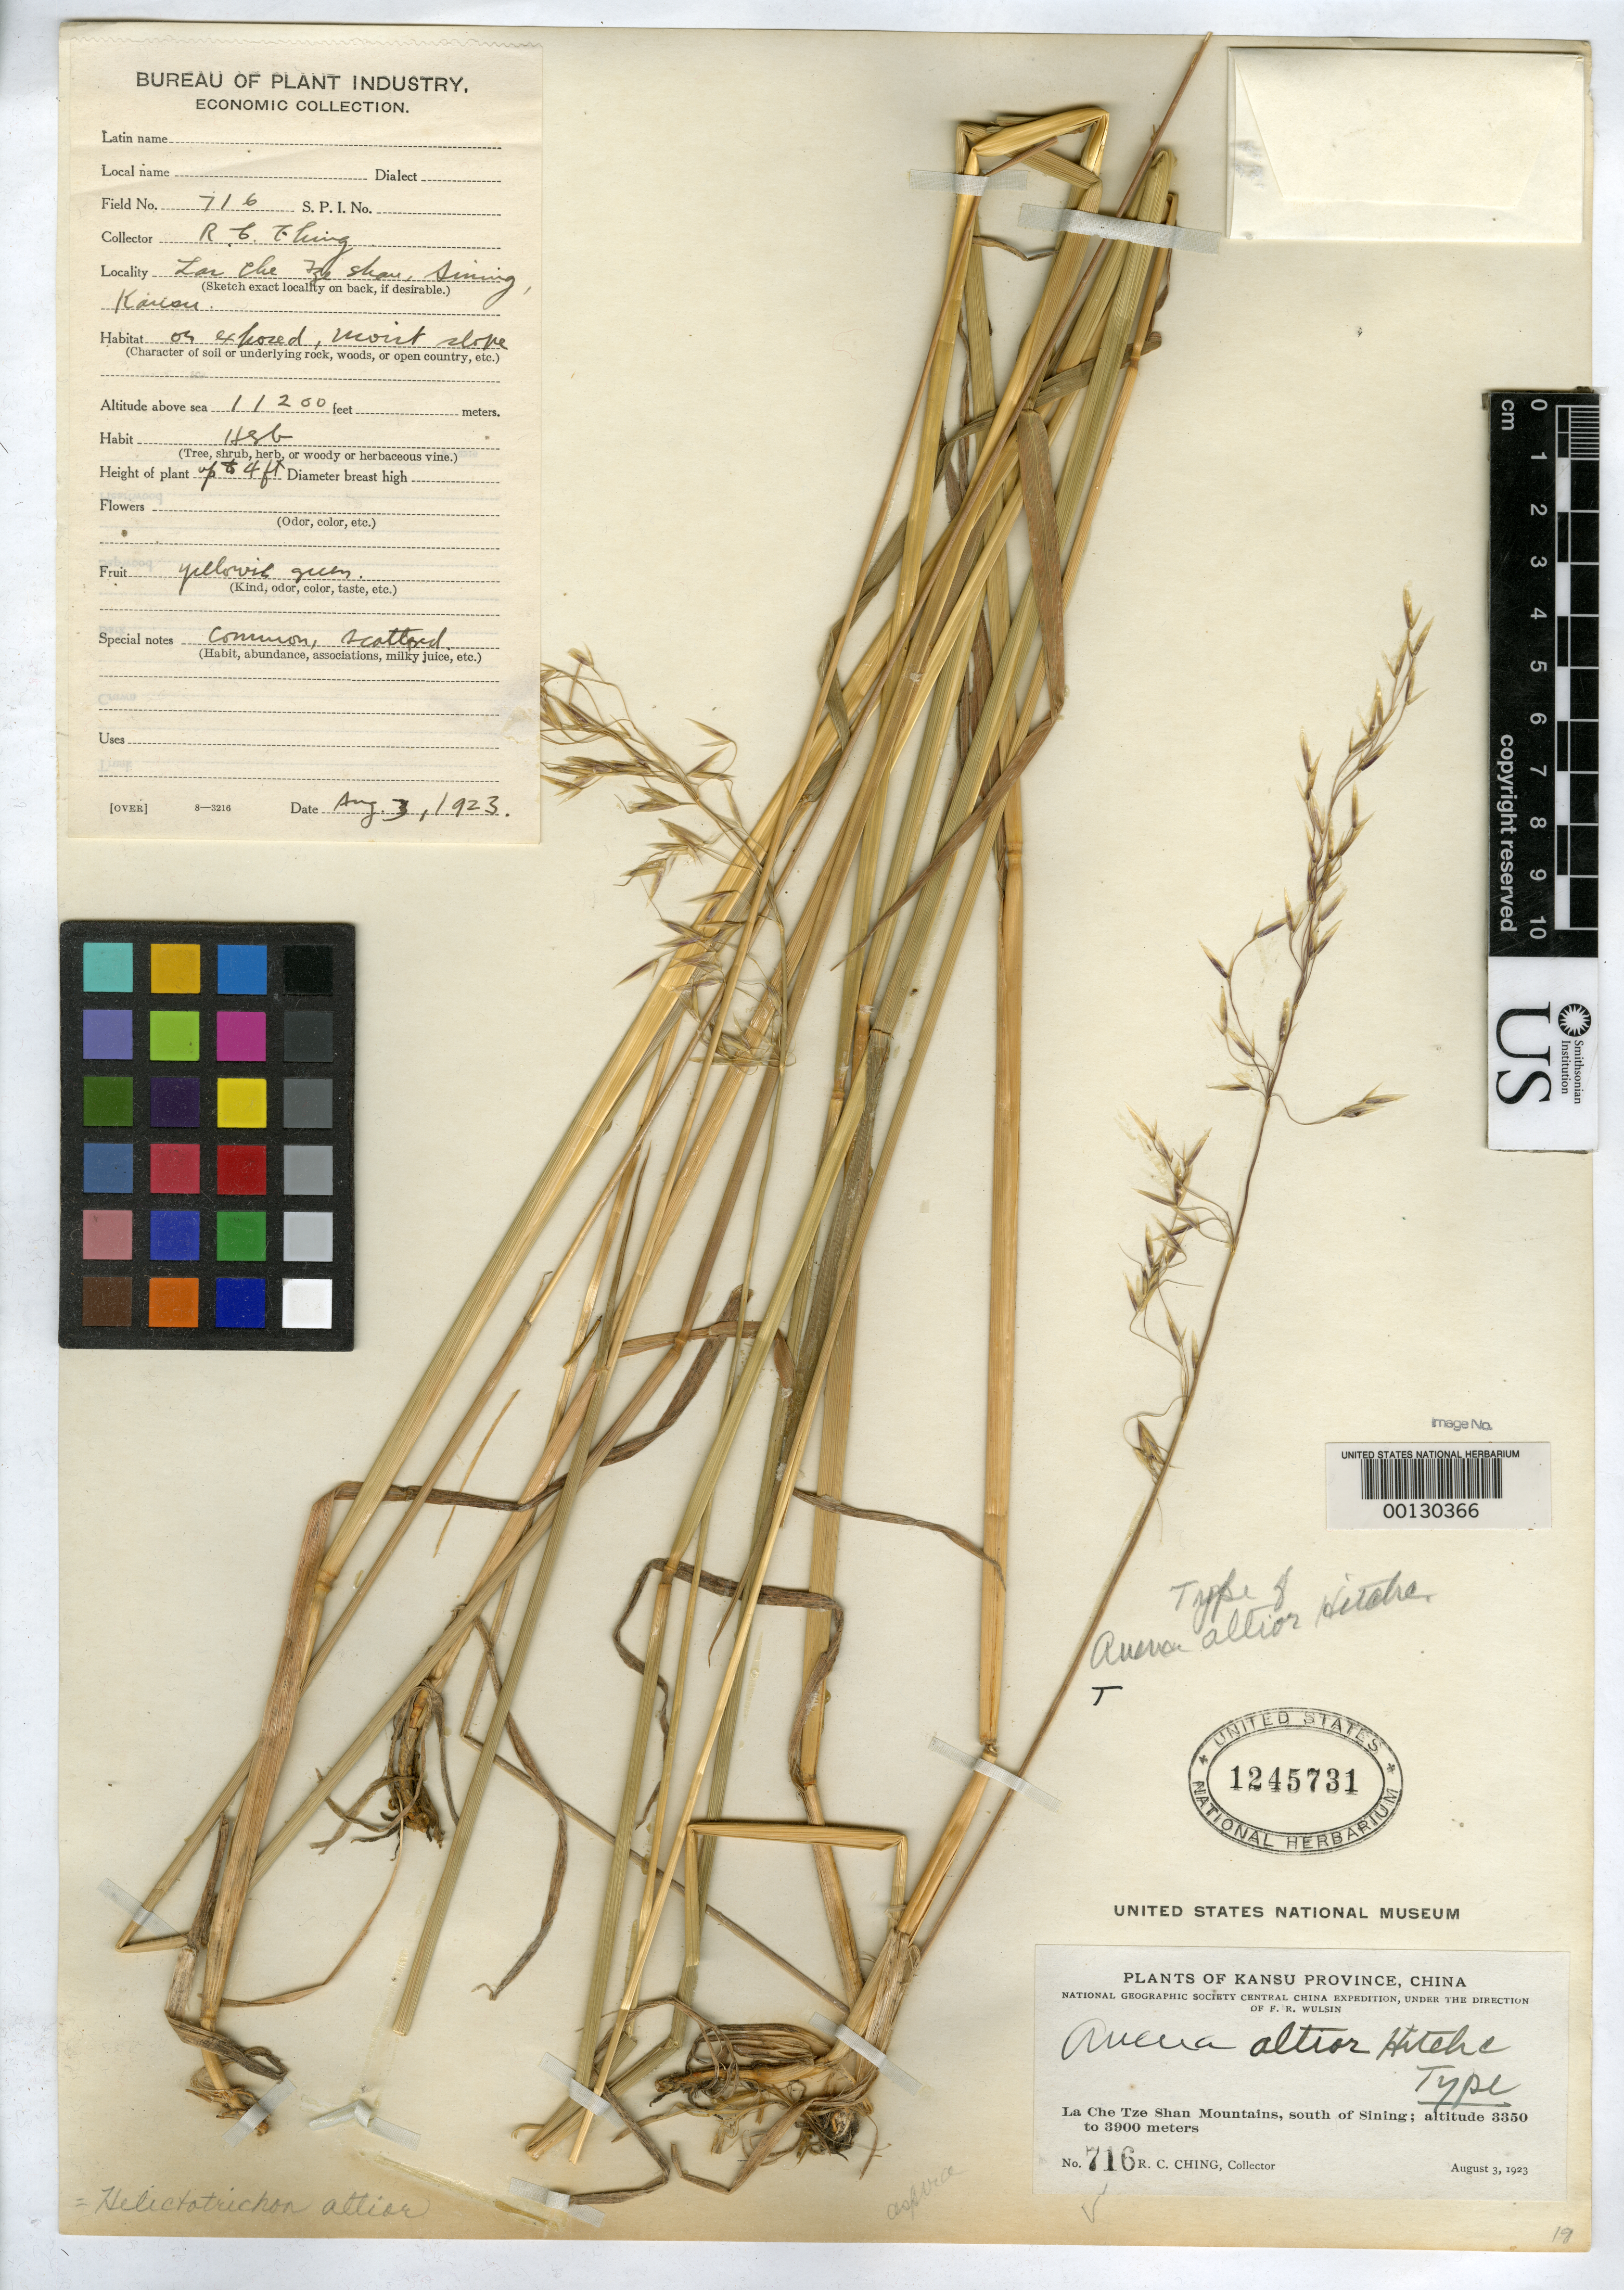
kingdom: Plantae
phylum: Tracheophyta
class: Liliopsida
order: Poales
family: Poaceae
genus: Avena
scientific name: Avena altior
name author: Hitchc.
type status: Holotype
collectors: R. C. Ching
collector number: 716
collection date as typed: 03 Aug 1923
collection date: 1923-08-03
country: China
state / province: Gansu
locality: La Che Tze Shan Mts., S of Sining.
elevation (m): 3414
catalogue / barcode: US 1245731